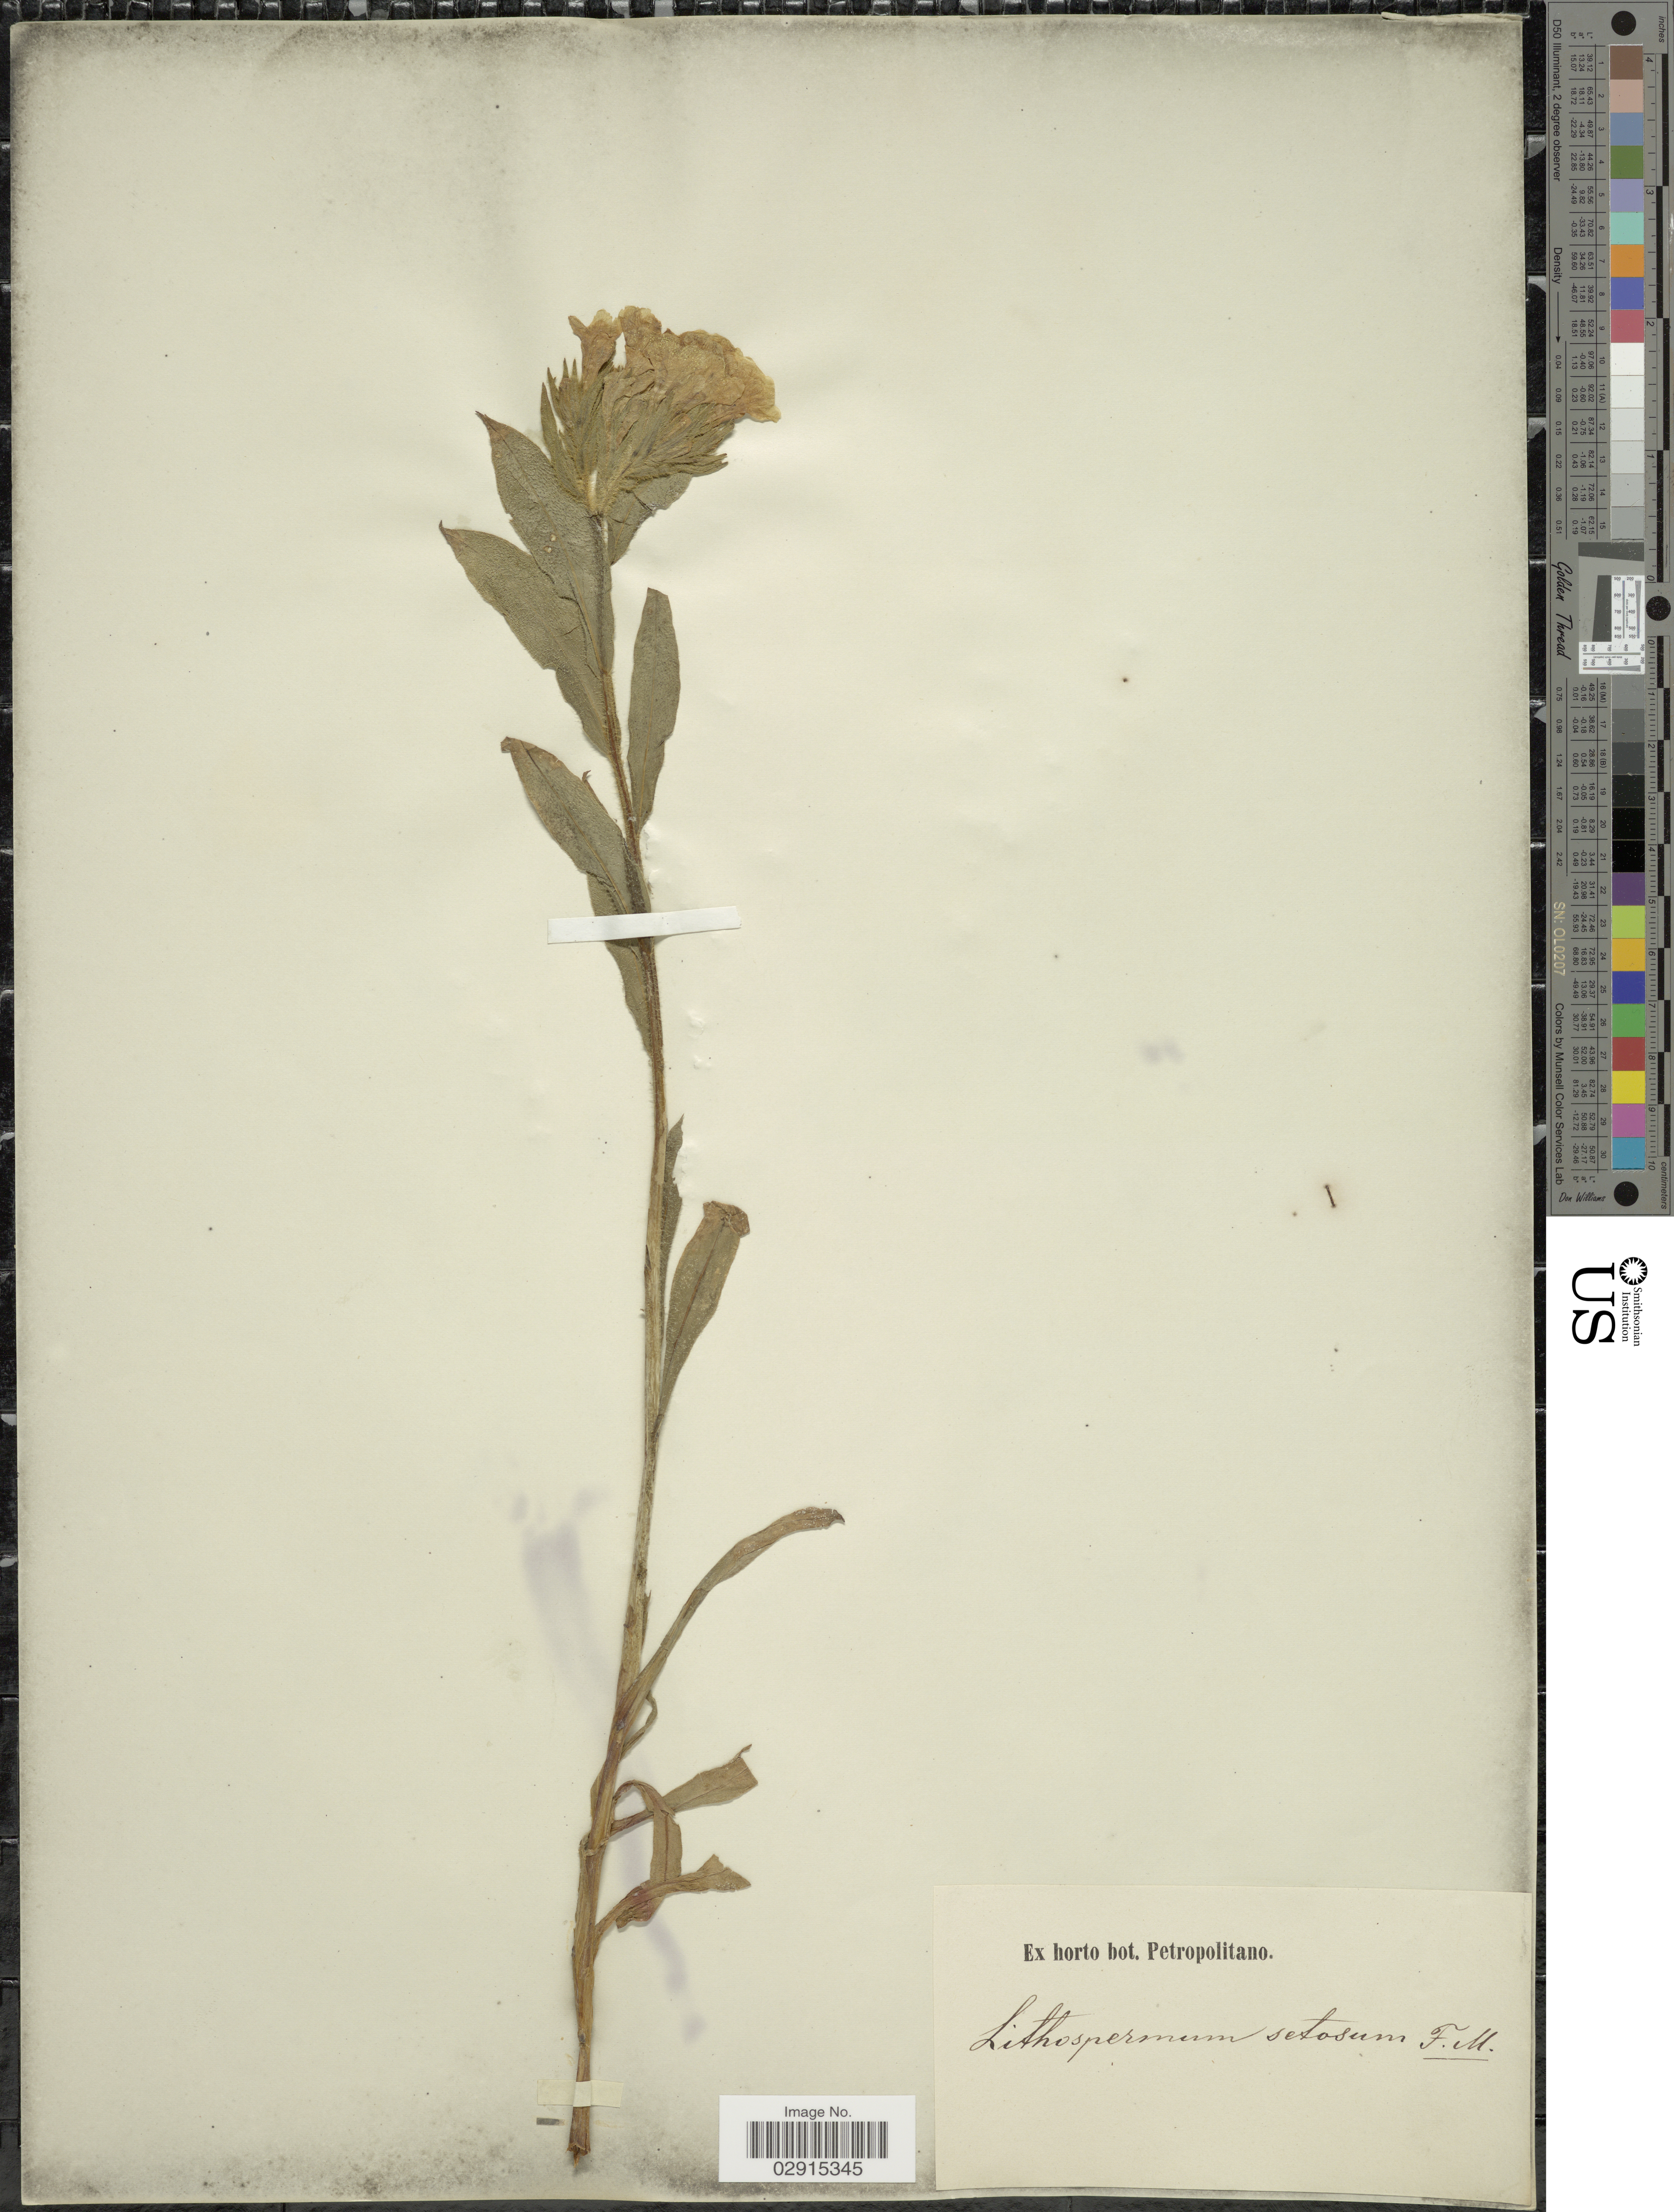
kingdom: Plantae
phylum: Tracheophyta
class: Magnoliopsida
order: Boraginales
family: Boraginaceae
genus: Lithospermum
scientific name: Lithospermum setosum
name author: Fisch. & C.A. Mey.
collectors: ex Horto Bot. Petropolitano